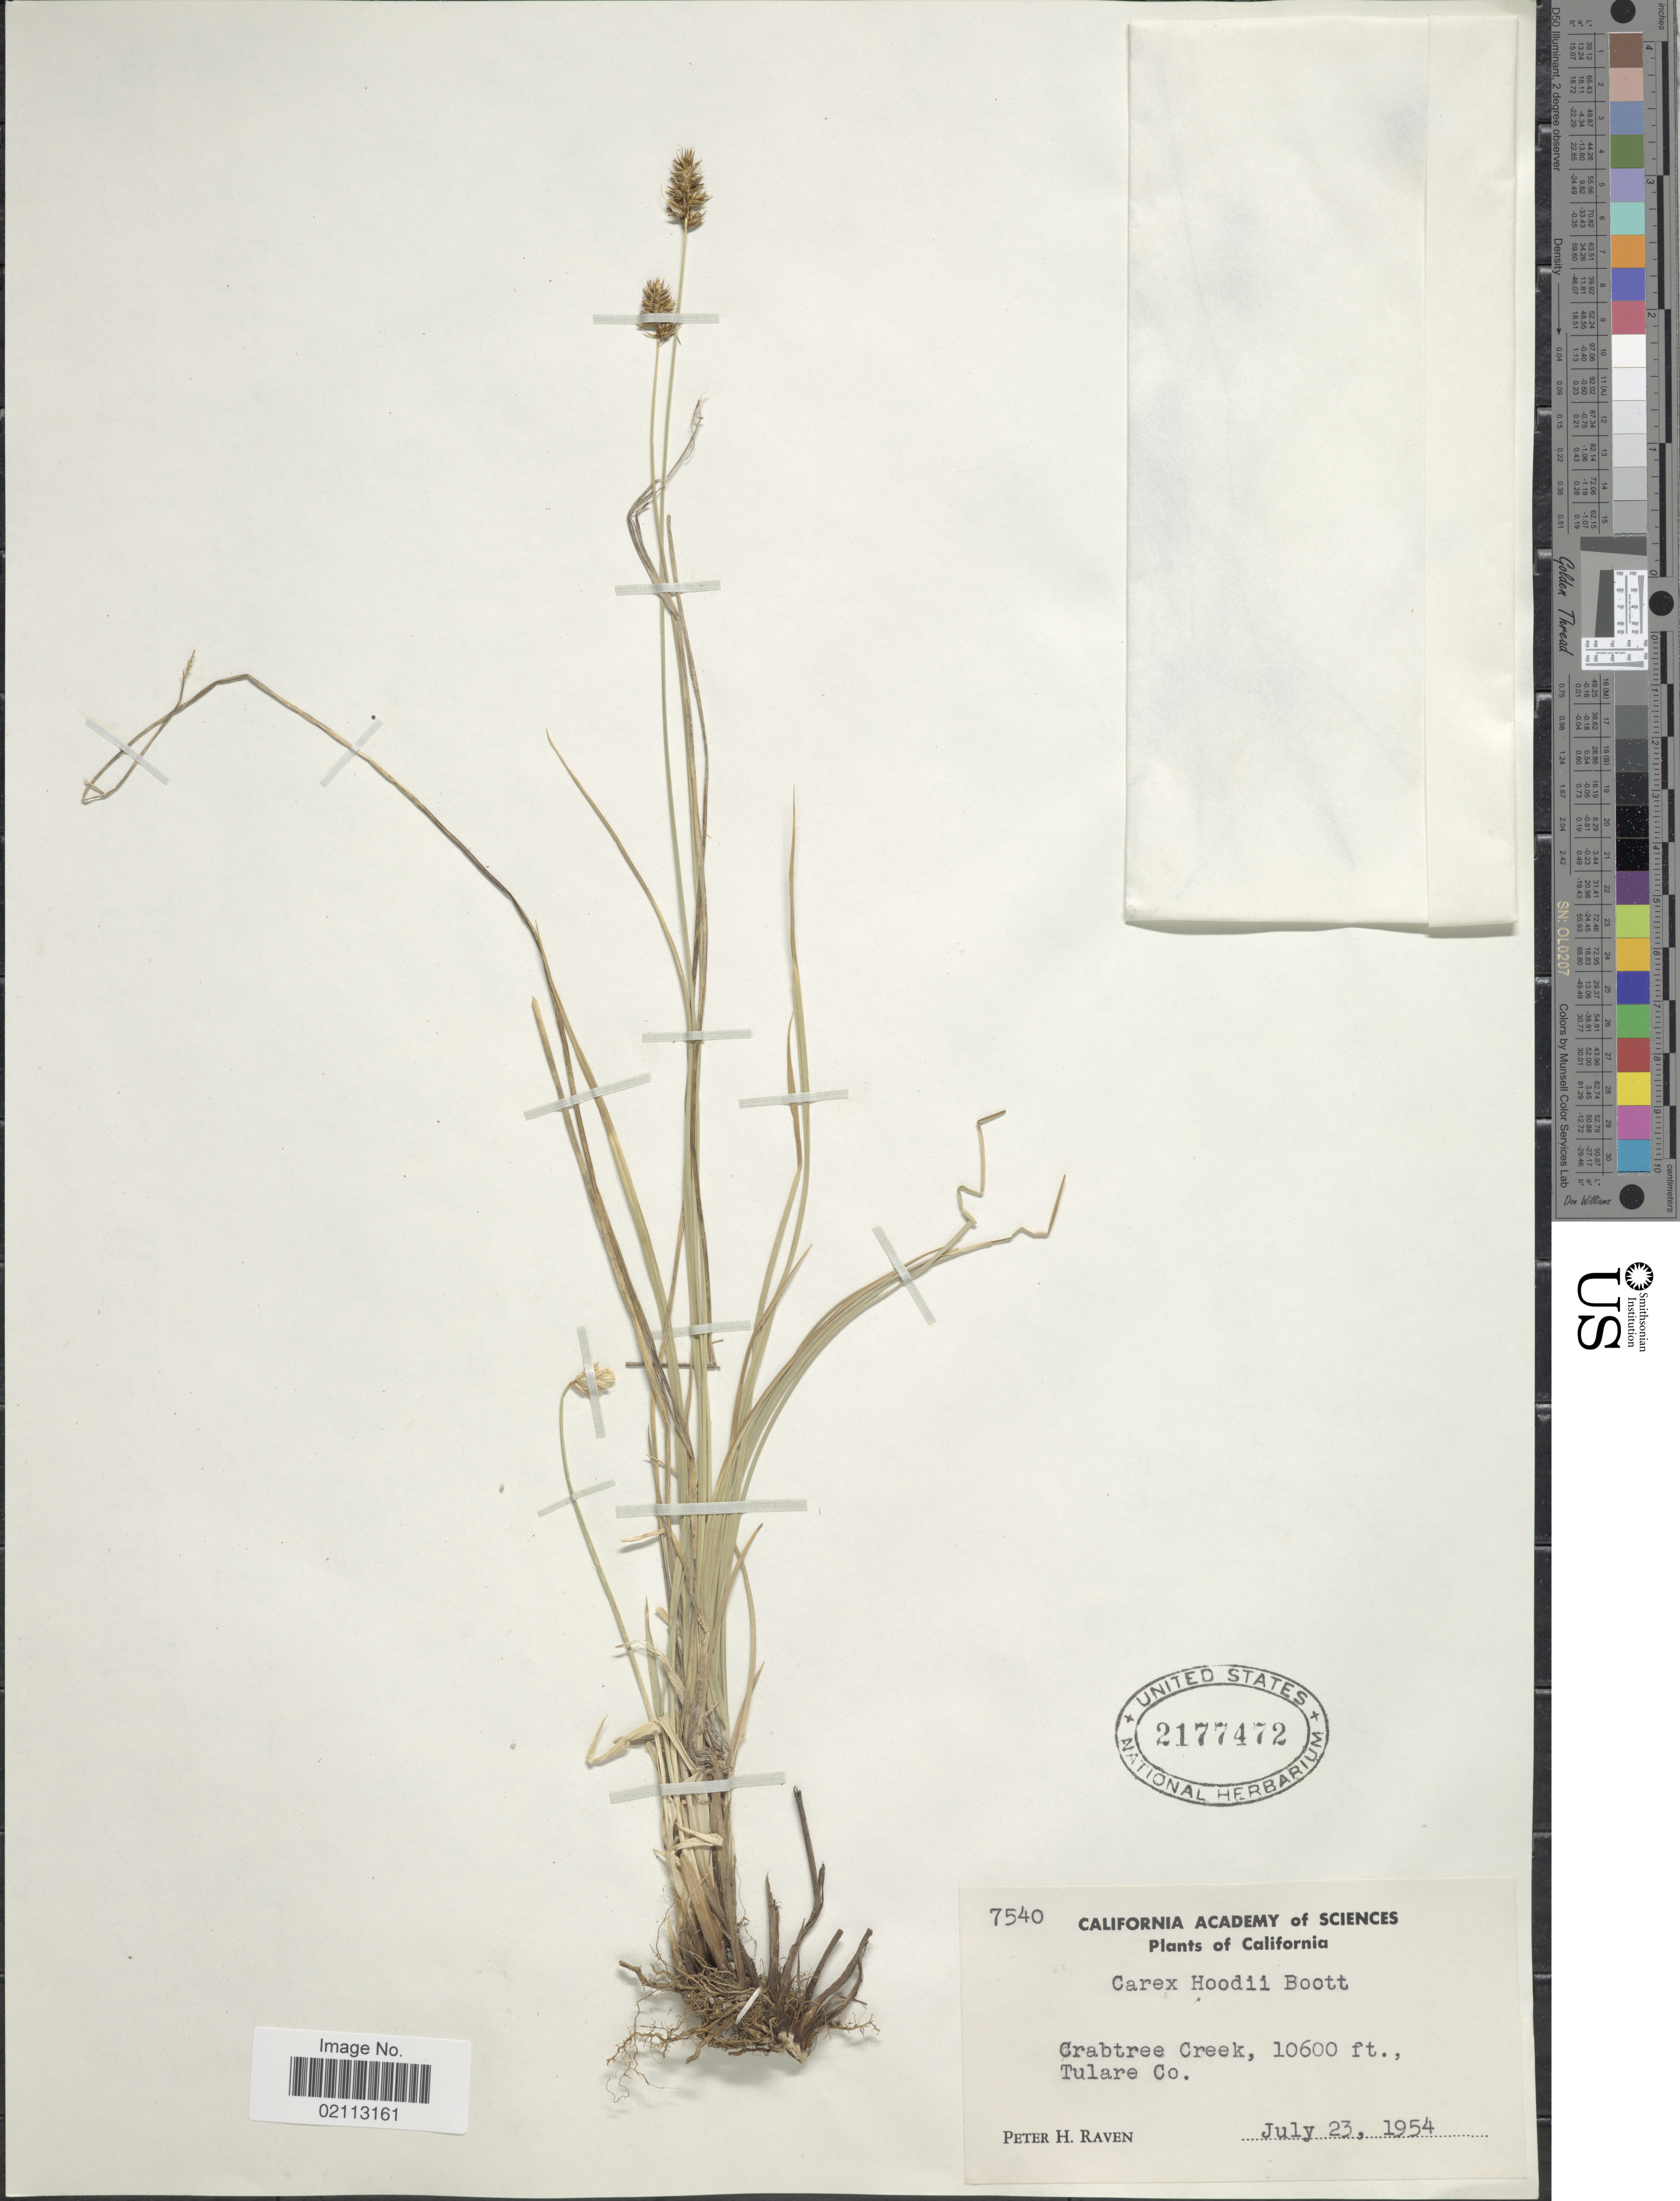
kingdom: Plantae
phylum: Tracheophyta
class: Liliopsida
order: Poales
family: Cyperaceae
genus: Carex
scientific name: Carex hoodii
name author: Boott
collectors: P. Raven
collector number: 7540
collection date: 1954-07-23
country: United States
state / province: California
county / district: Tulare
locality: Crabtree Creek, Tulare Co.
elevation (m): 3231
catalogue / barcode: US 2177472